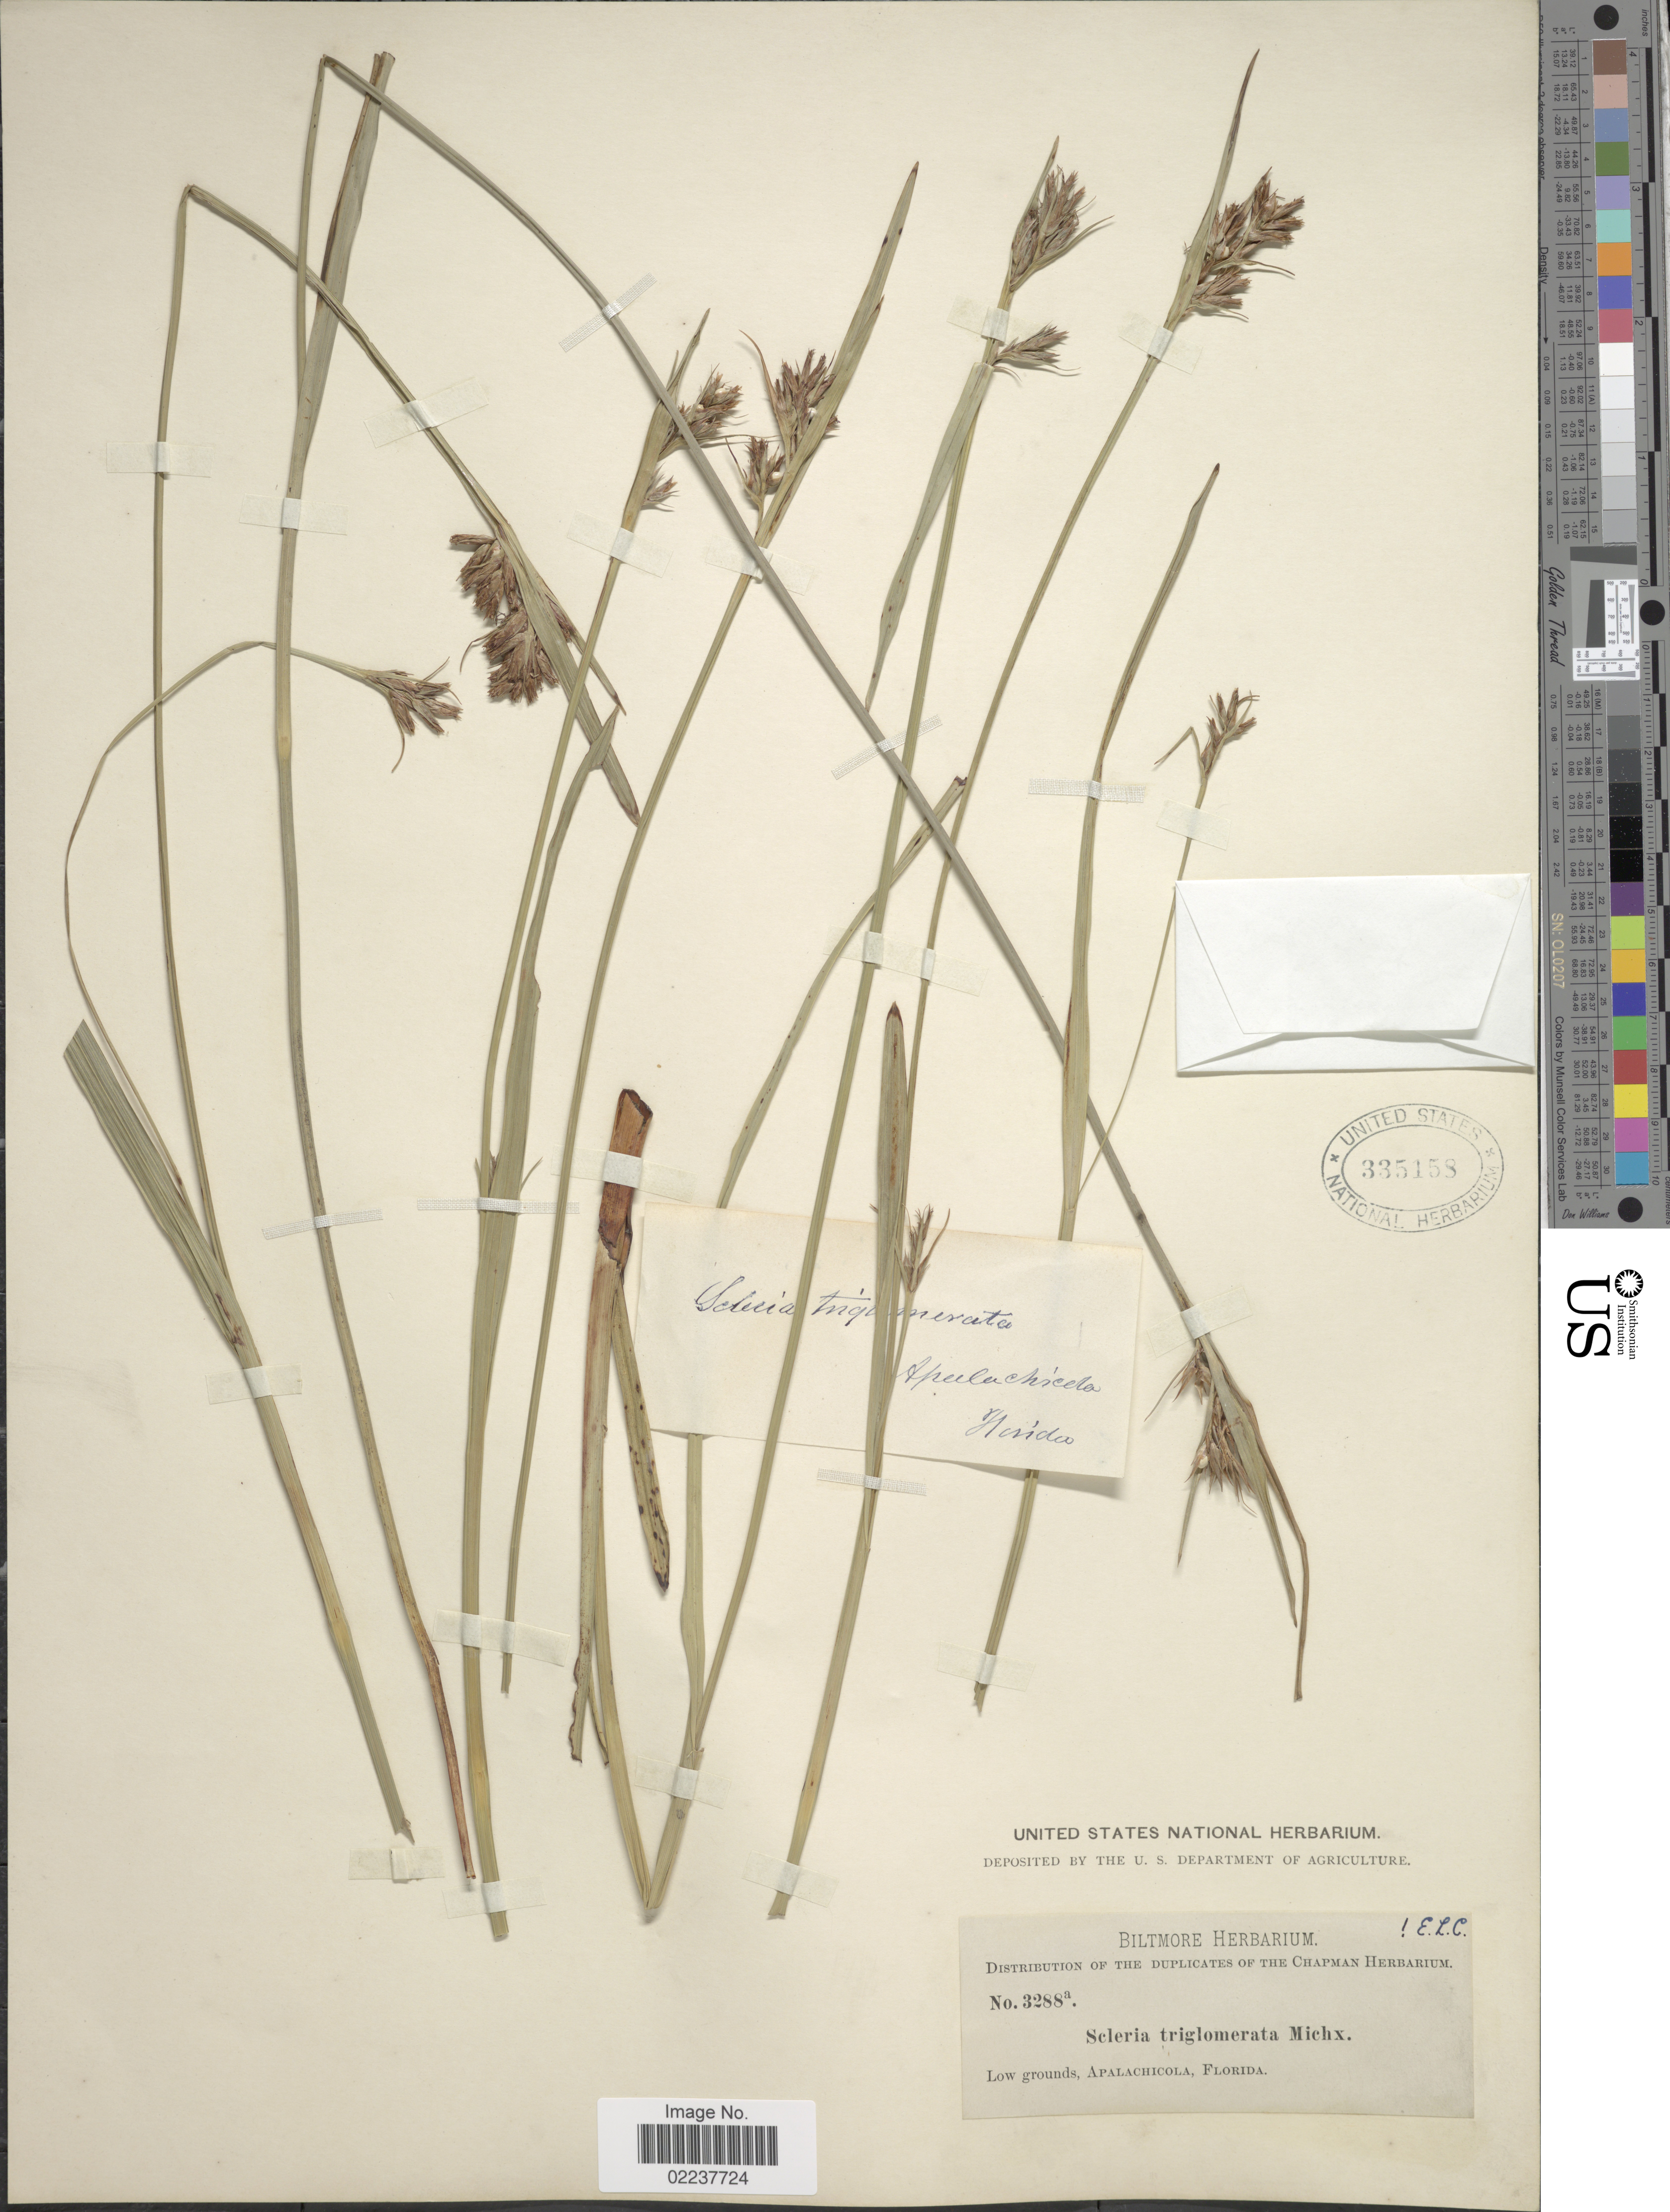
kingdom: Plantae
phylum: Tracheophyta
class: Liliopsida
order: Poales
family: Cyperaceae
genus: Scleria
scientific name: Scleria triglomerata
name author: Michx.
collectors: ex herb. Biltmore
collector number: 3288a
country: United States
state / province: Florida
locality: Apalachicola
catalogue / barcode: US 335158